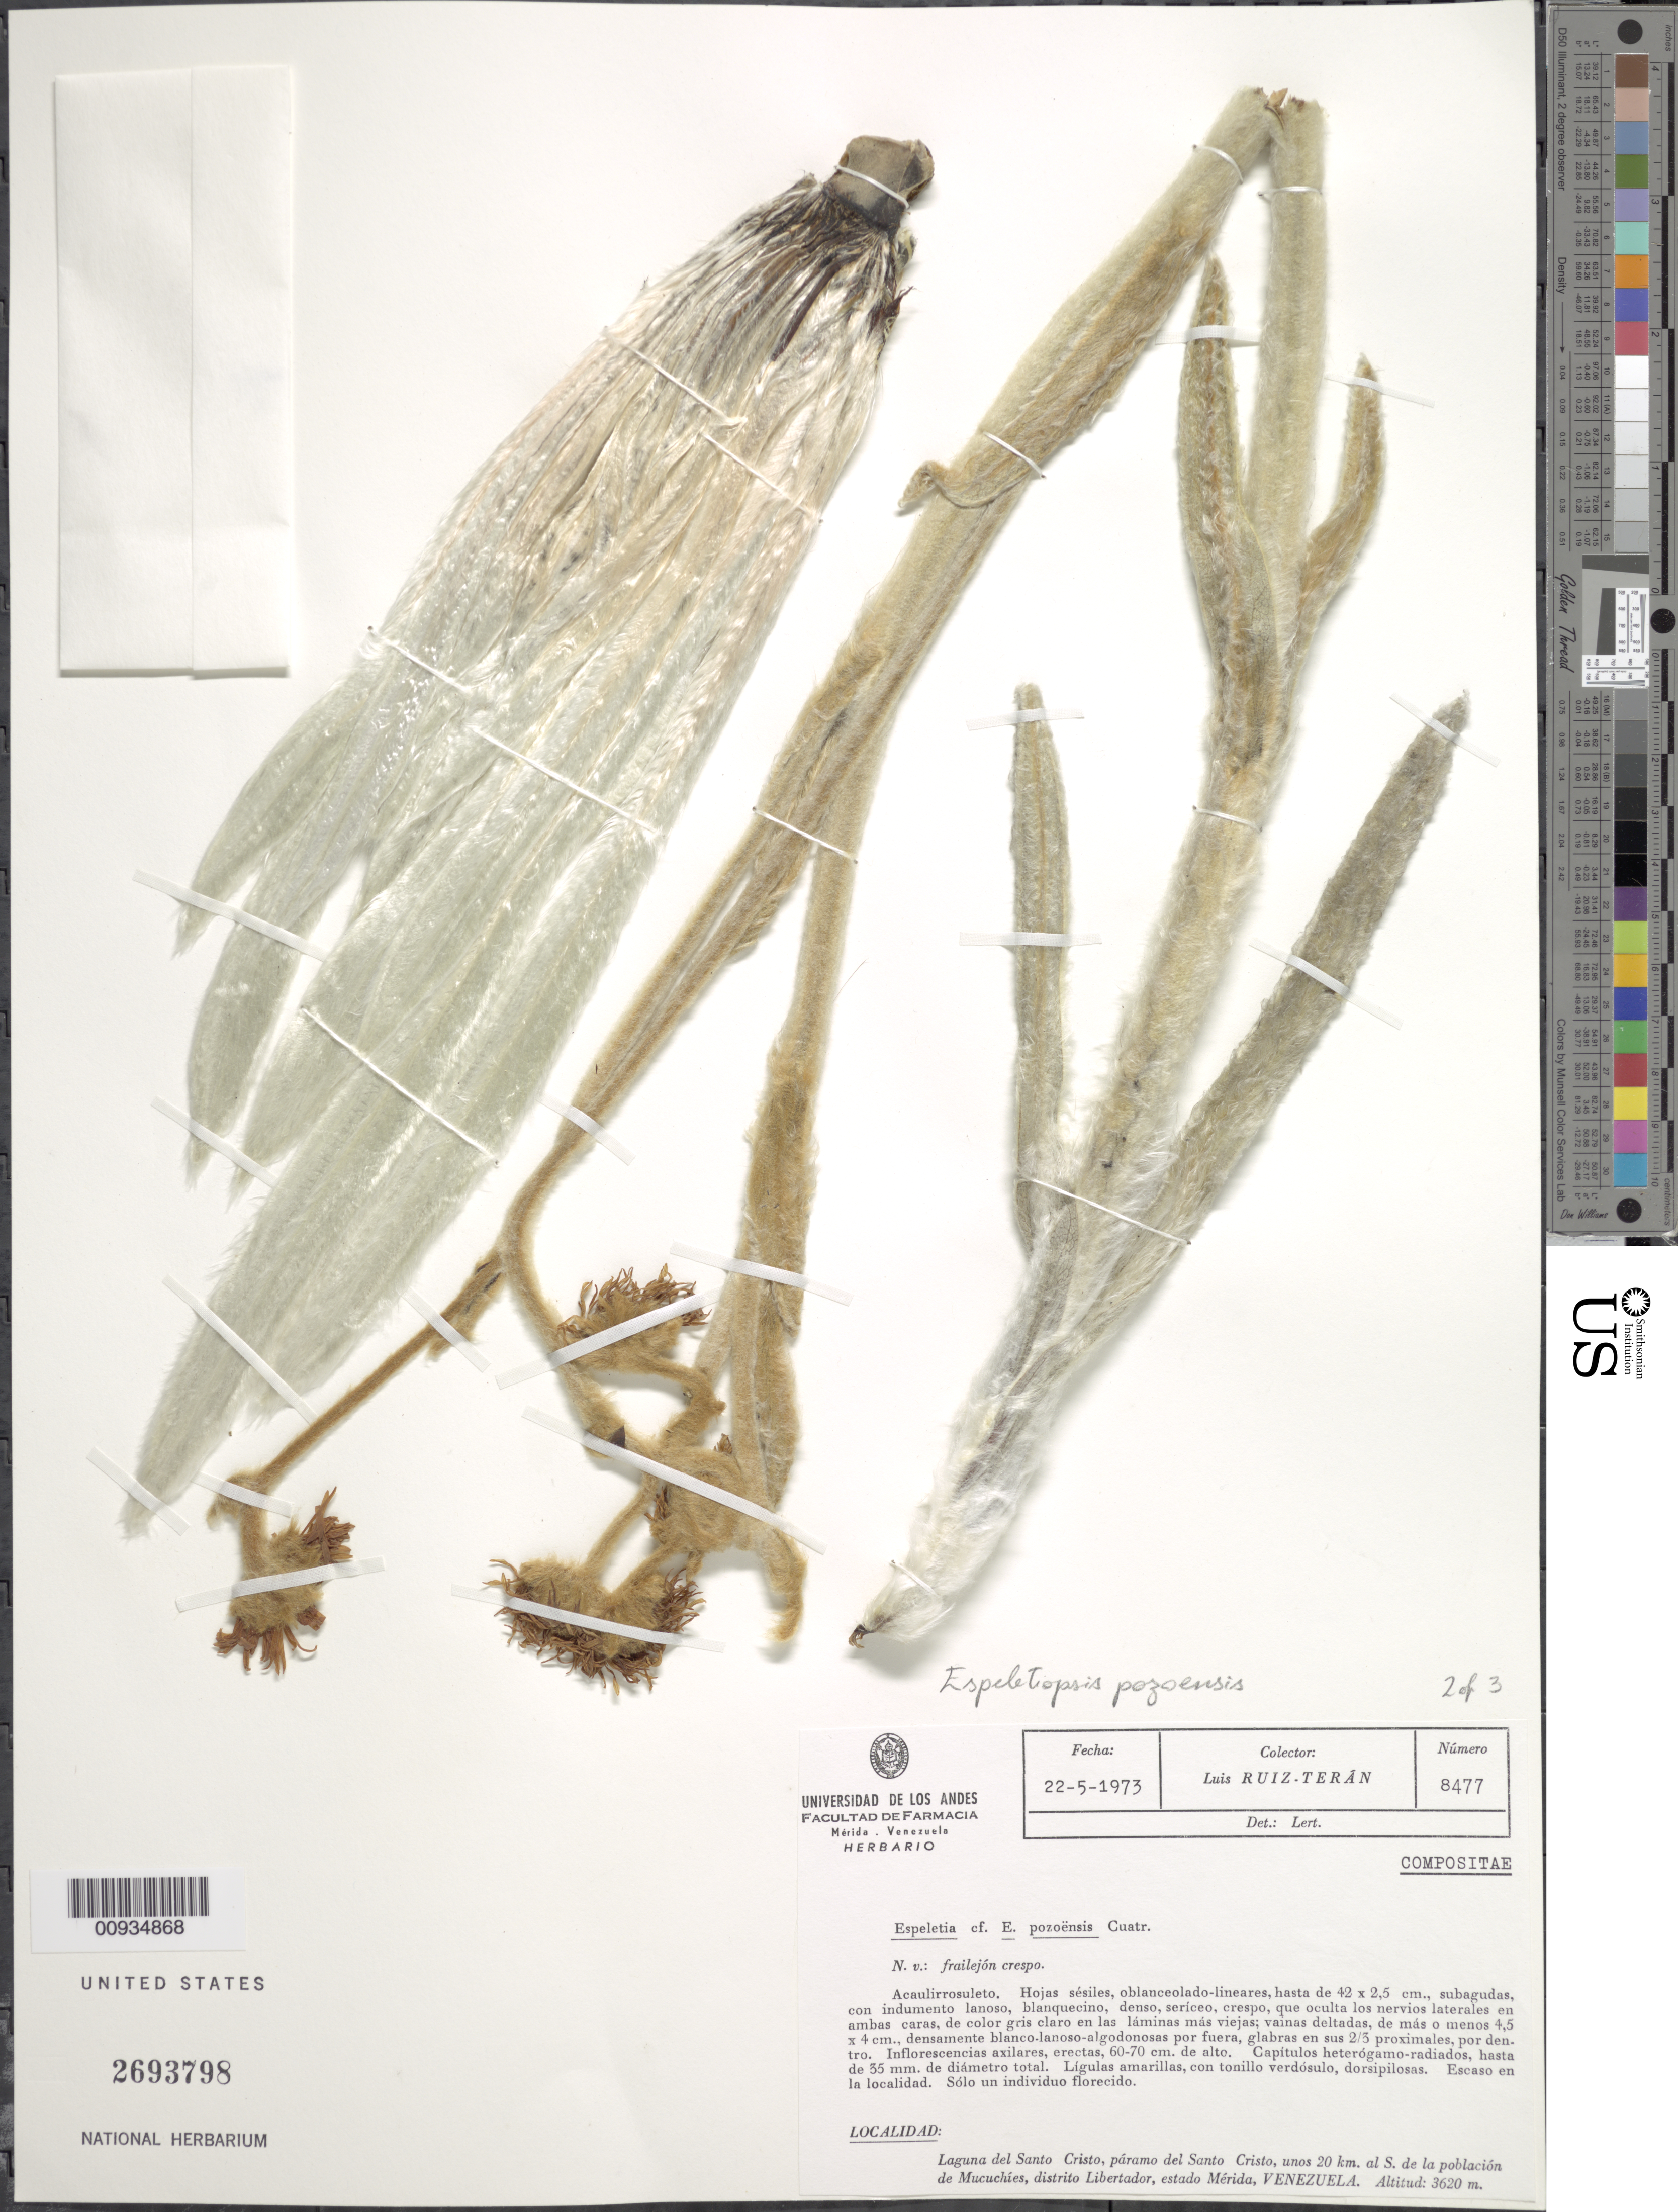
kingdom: Plantae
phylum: Tracheophyta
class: Magnoliopsida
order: Asterales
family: Asteraceae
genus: Espeletiopsis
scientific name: Espeletiopsis pozoensis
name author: (Cuatrec.) Cuatrec.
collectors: L. Teran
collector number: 8477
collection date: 1973-05-22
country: Venezuela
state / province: Mérida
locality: Laguna del Santo Cristo, paramo del Santo Cristo, unos 20 km al S de la poblacion de Mucuchies, Distrito Libertador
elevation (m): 3620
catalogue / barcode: US 2693798